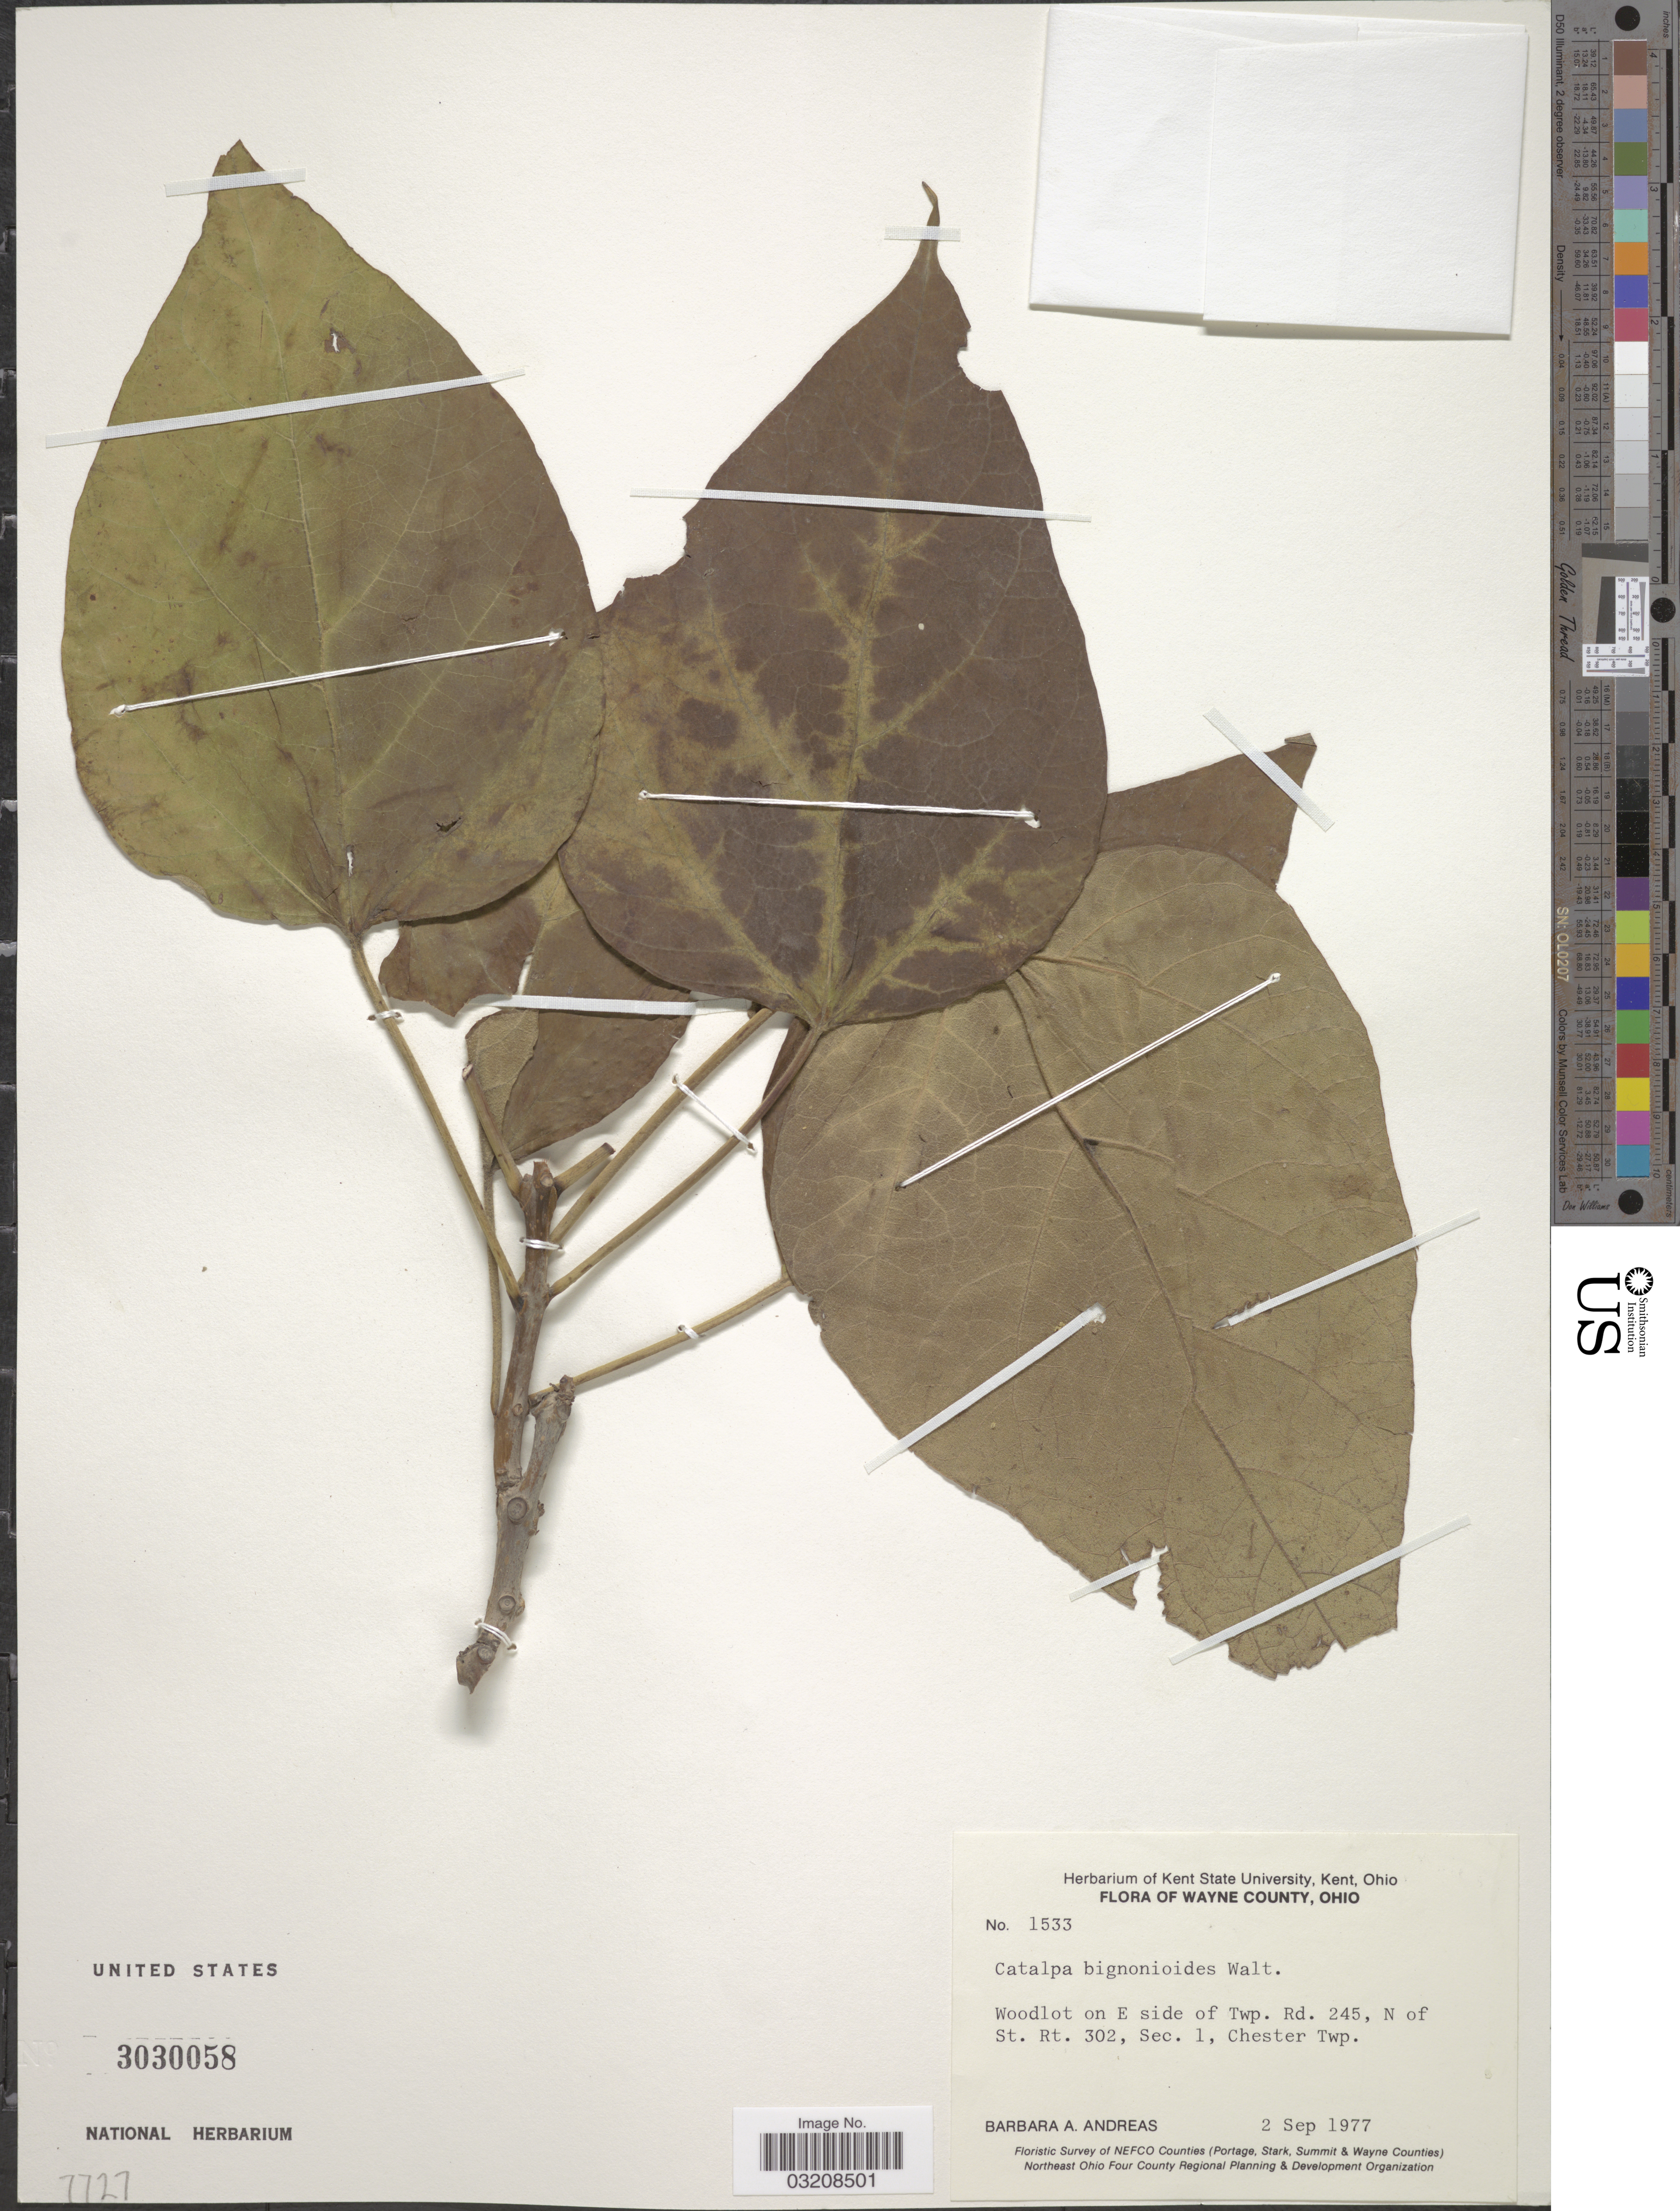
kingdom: Plantae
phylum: Tracheophyta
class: Magnoliopsida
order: Lamiales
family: Bignoniaceae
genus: Catalpa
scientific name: Catalpa bignonioides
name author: Walter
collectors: B. A. Andreas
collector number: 1533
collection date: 1977-09-02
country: United States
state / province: Ohio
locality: Wayne County. Woodlot on E side of Twp. Rd. 245, N of St. Rt. 302, Sec. 1, Chester Twp.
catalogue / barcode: US 3030058